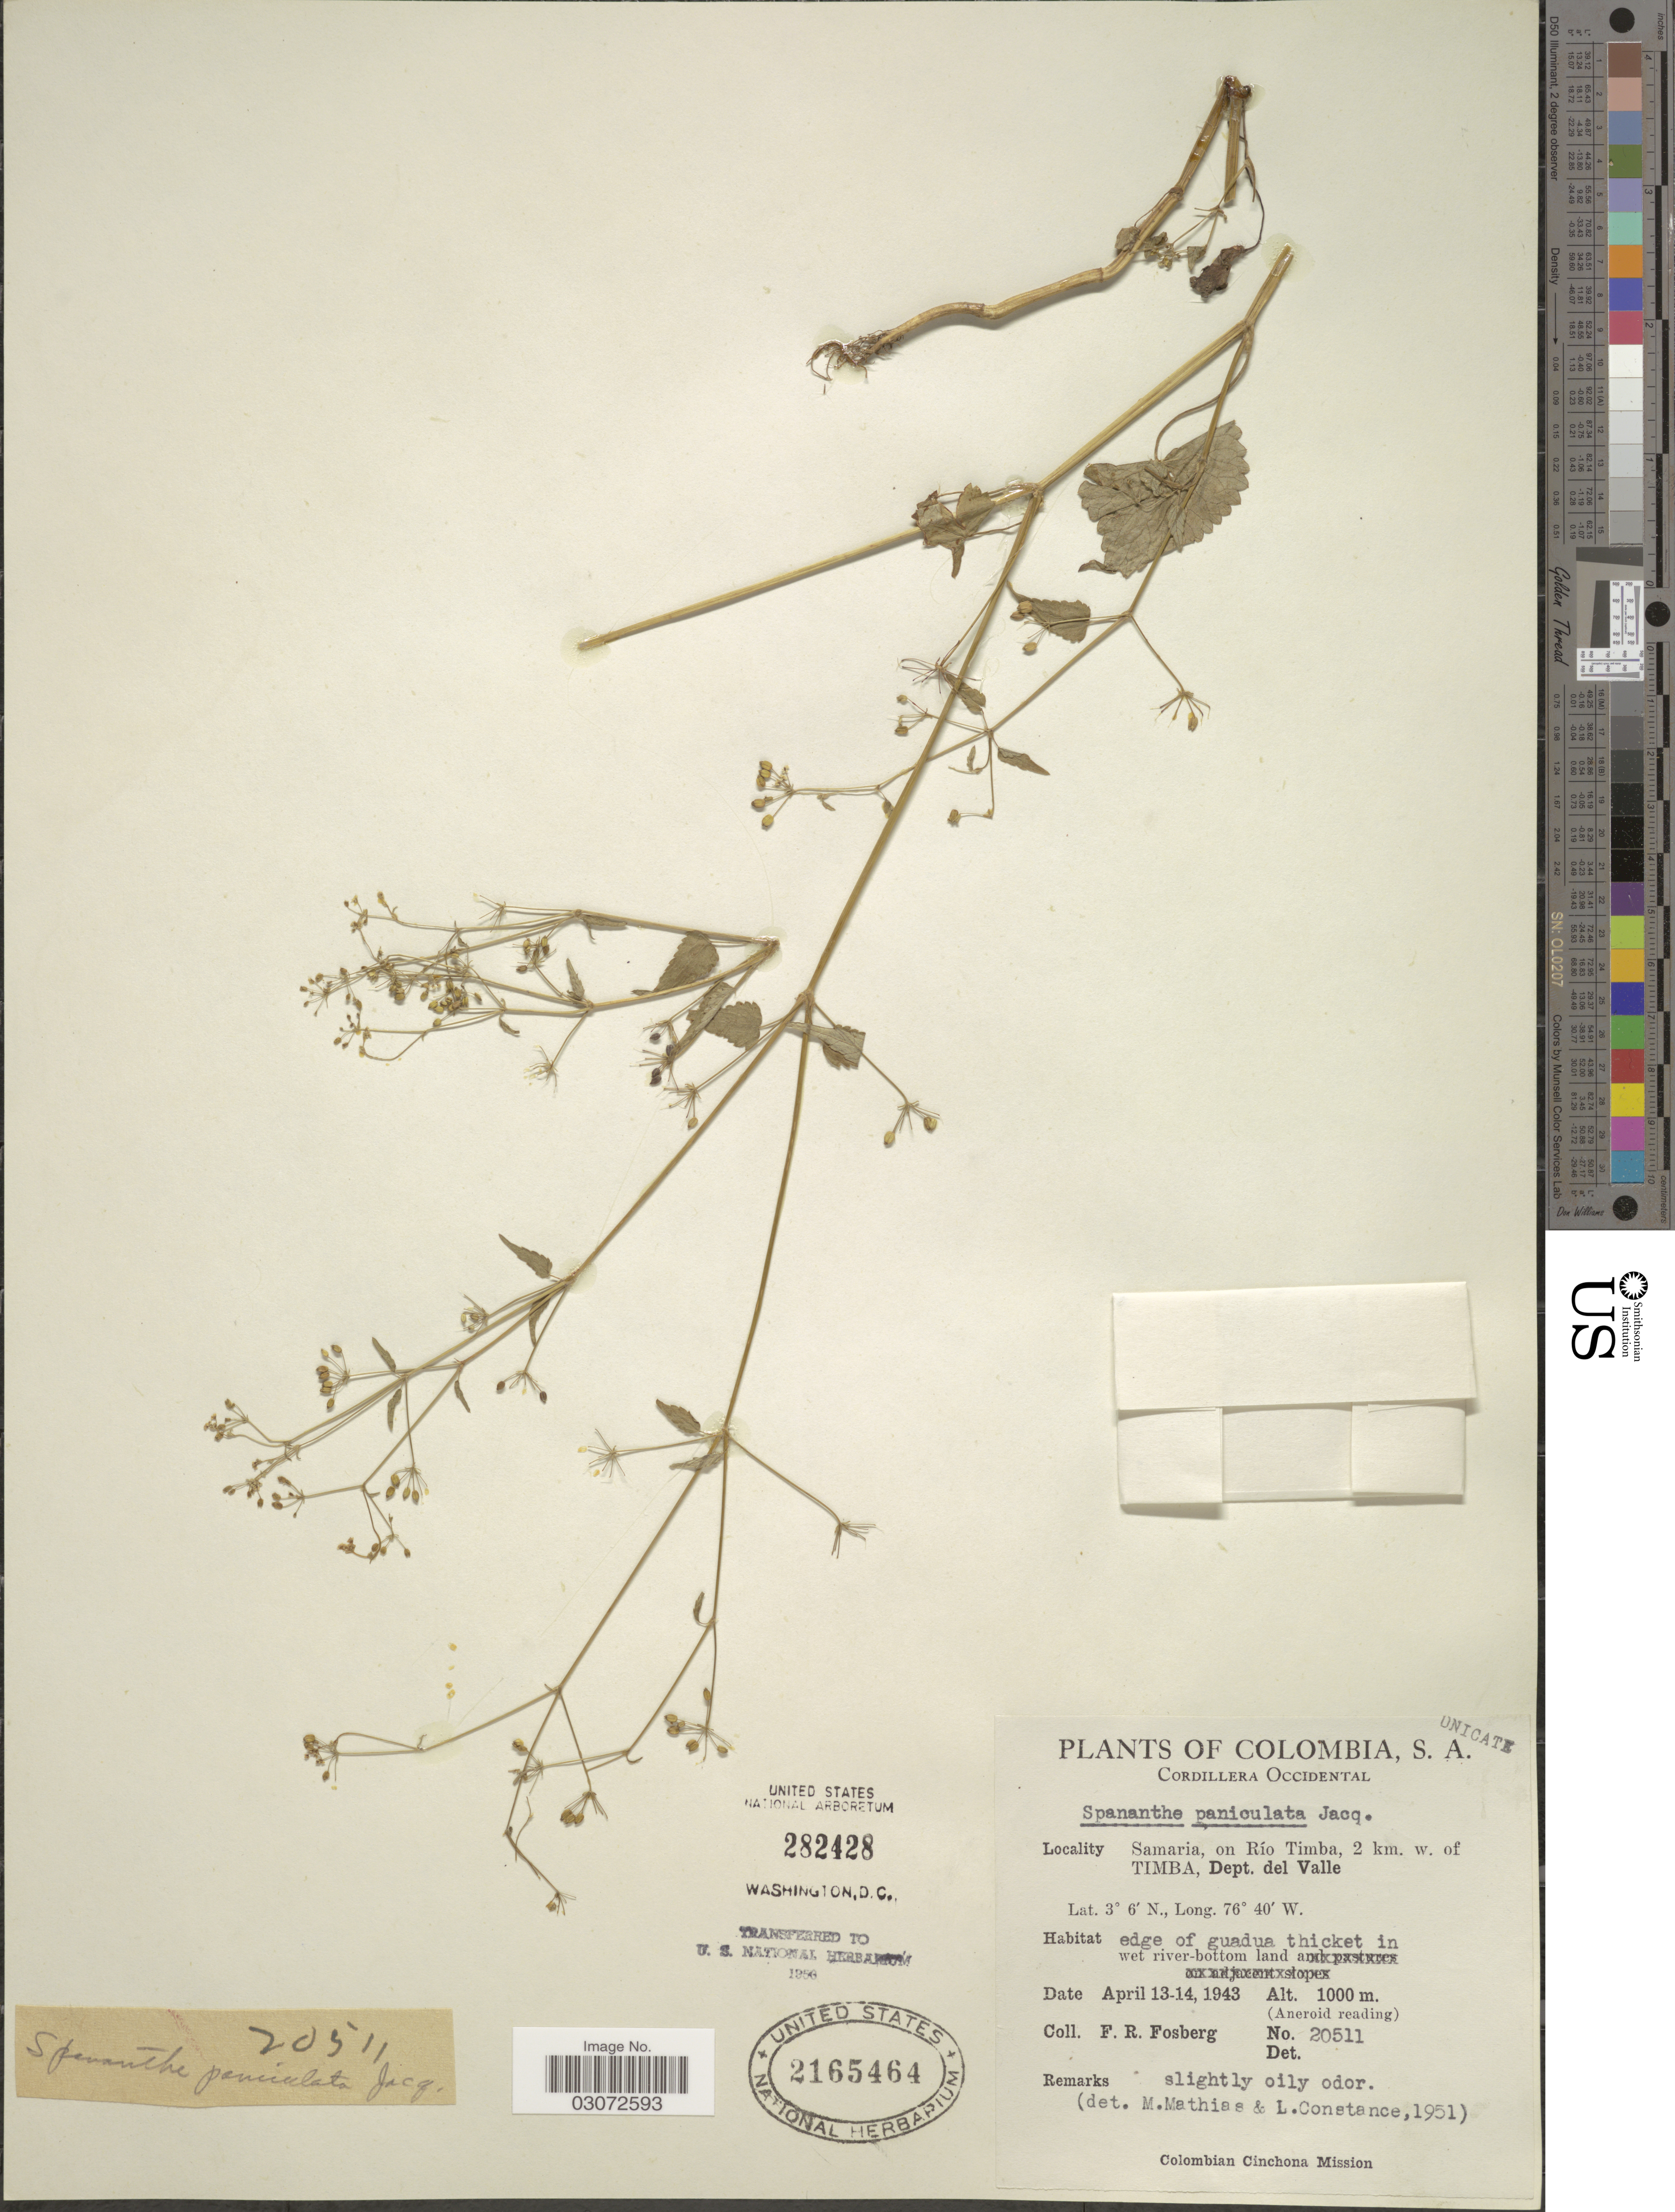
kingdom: Plantae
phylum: Tracheophyta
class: Magnoliopsida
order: Apiales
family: Apiaceae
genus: Spananthe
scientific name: Spananthe paniculata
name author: Jacq.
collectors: F. R. Fosberg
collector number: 20511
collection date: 1943-04-13/1943-04-14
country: Colombia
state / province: Valle del Cauca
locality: Cordillera Occidental. Samaria, on Río Timba, 2 km. w. of Timba, Dept. del Valle.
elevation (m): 1000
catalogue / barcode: US 2165464